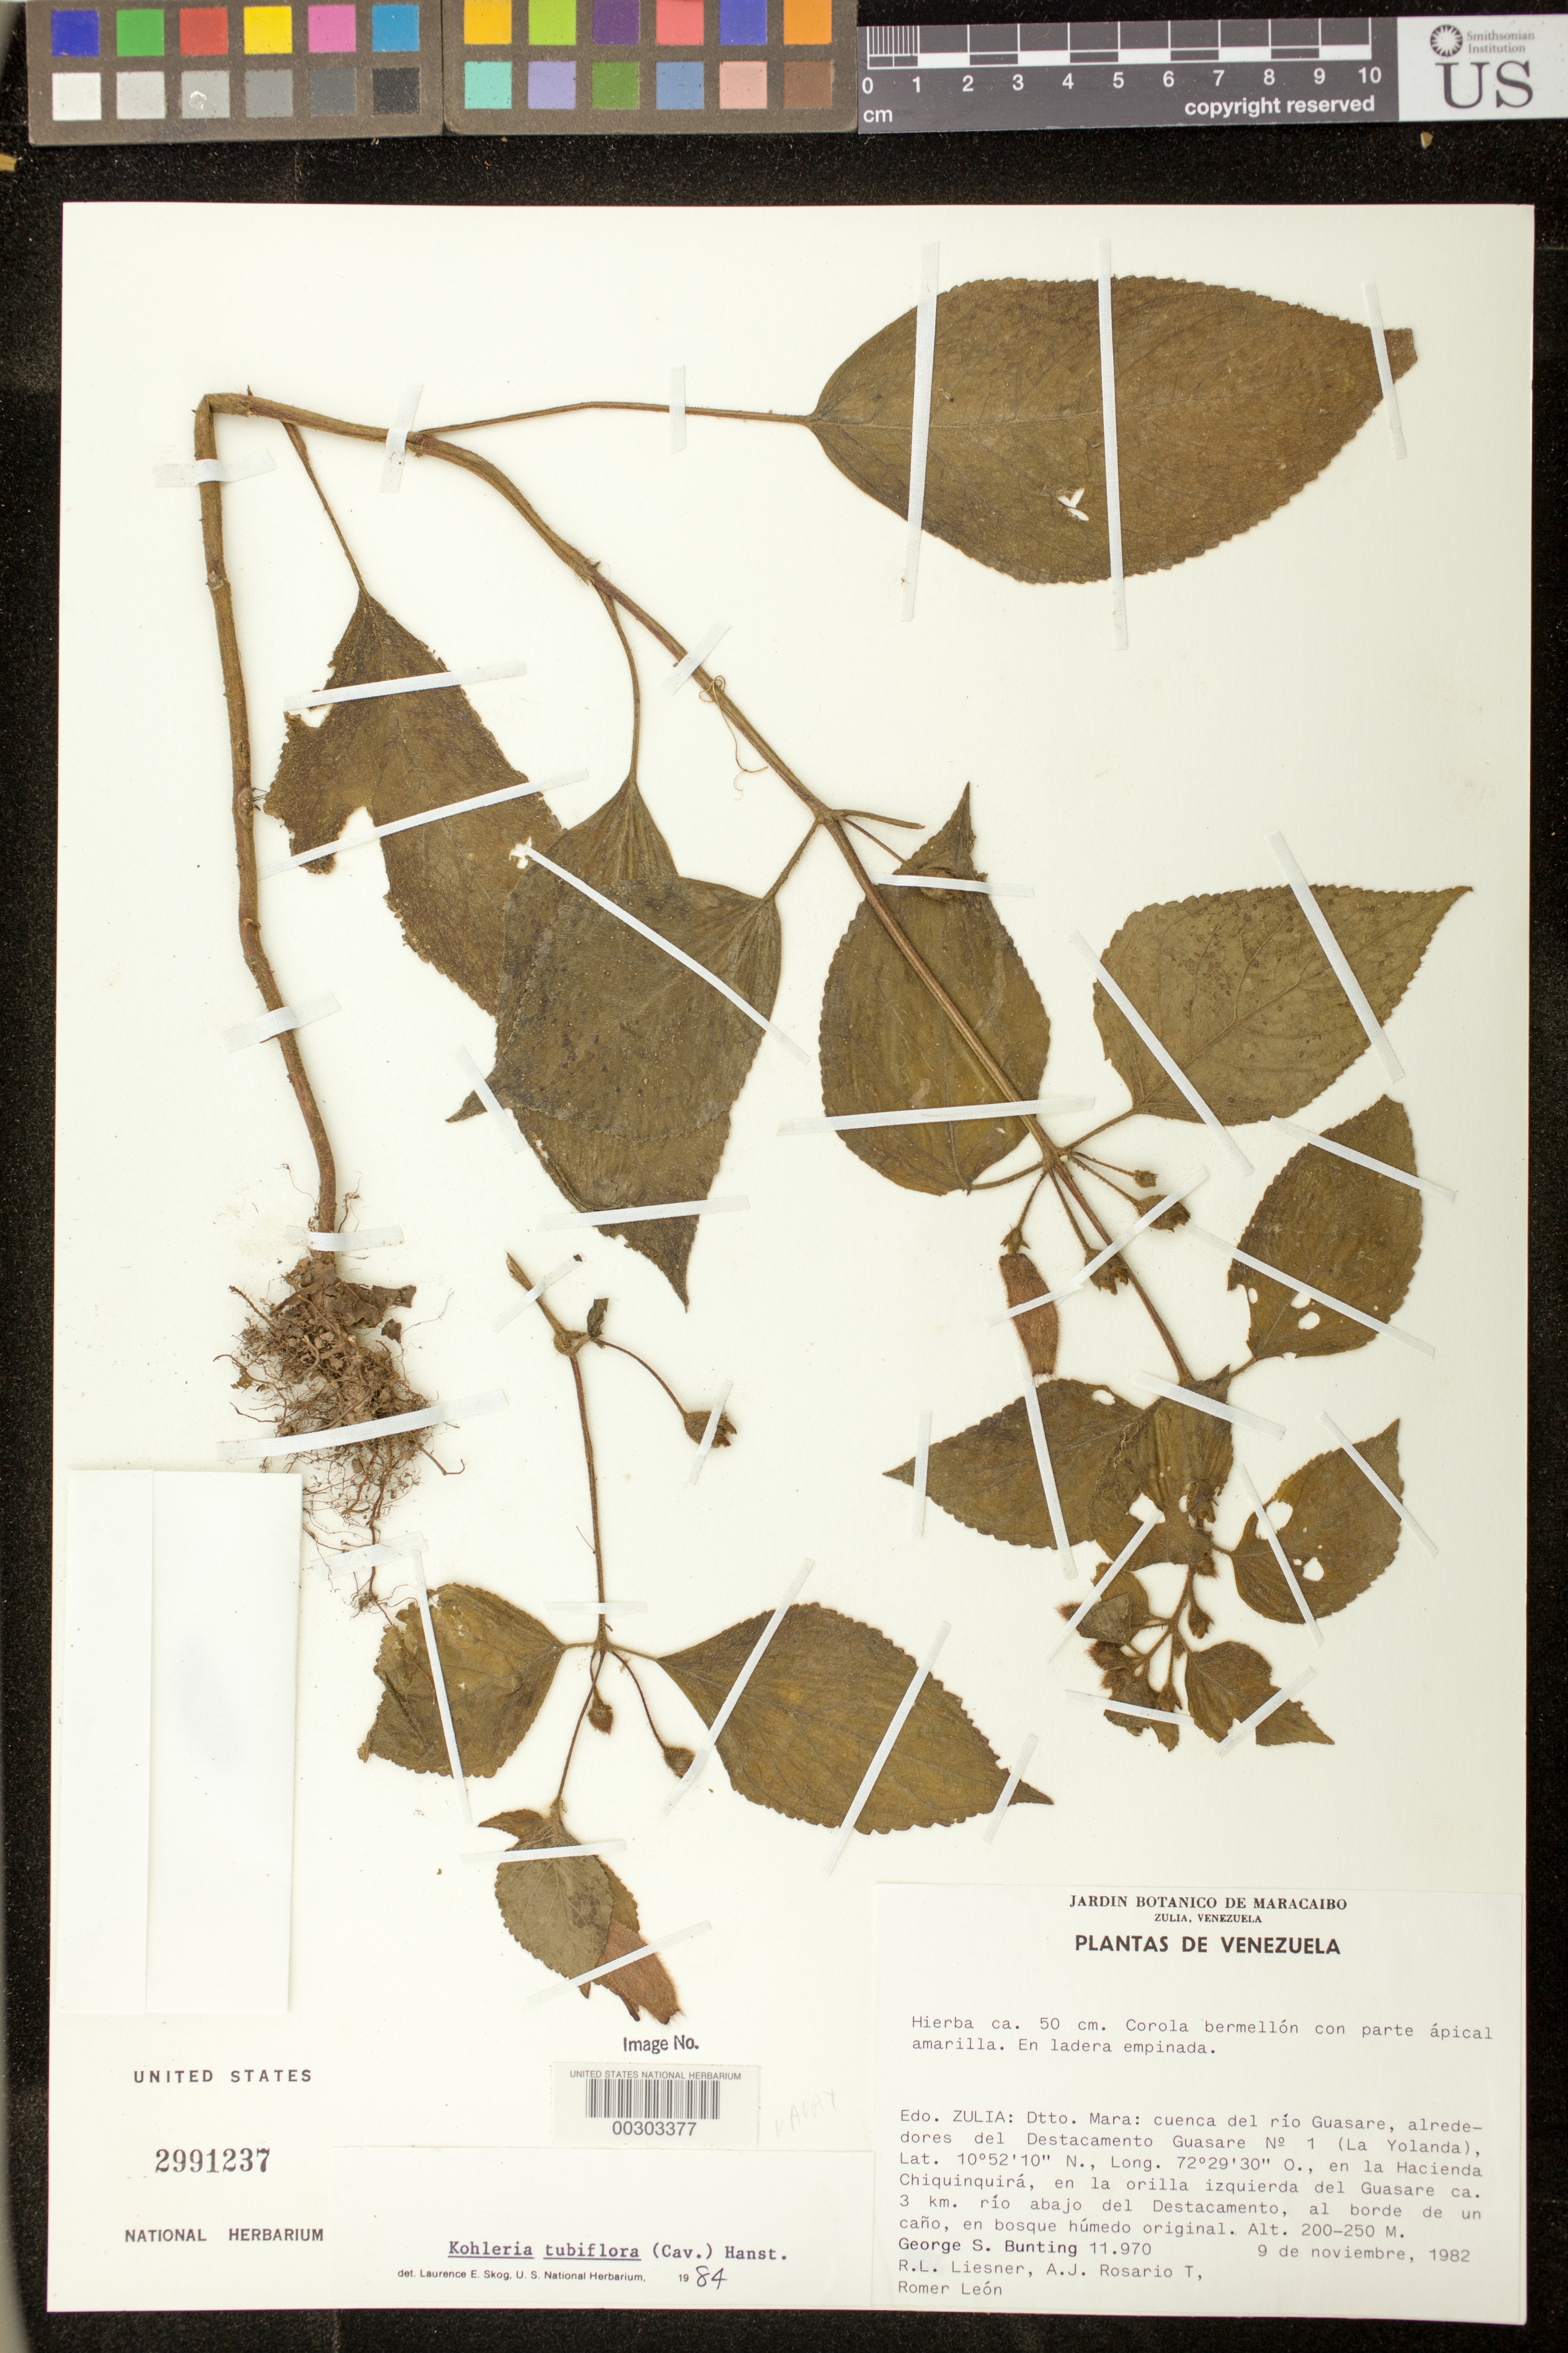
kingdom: Plantae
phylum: Tracheophyta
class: Magnoliopsida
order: Lamiales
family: Gesneriaceae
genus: Kohleria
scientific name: Kohleria tubiflora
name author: (Cav.) Hanst.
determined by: Clark, J. L., (SEL), The Marie Selby Botanical Garden (UNITED STATES)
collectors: G. S. Bunting, R. L. Liesner, A. Rosario T. & R. A. León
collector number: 11970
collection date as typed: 09 Nov 1982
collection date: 1982-11-09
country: Venezuela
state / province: Zulia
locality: Dtto. Mara: cuenca del río Guasare, alrededores del destacamento Guasare No. 1 (La Yolanda), en la Hacienda Chiquinquirá, en la orilla izquierda del Guasare ca. 3 km río abajo del Destacamento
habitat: Al borde de un caño, en bosque húmedo original; en ladera empinada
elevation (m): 200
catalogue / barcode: US 2991237